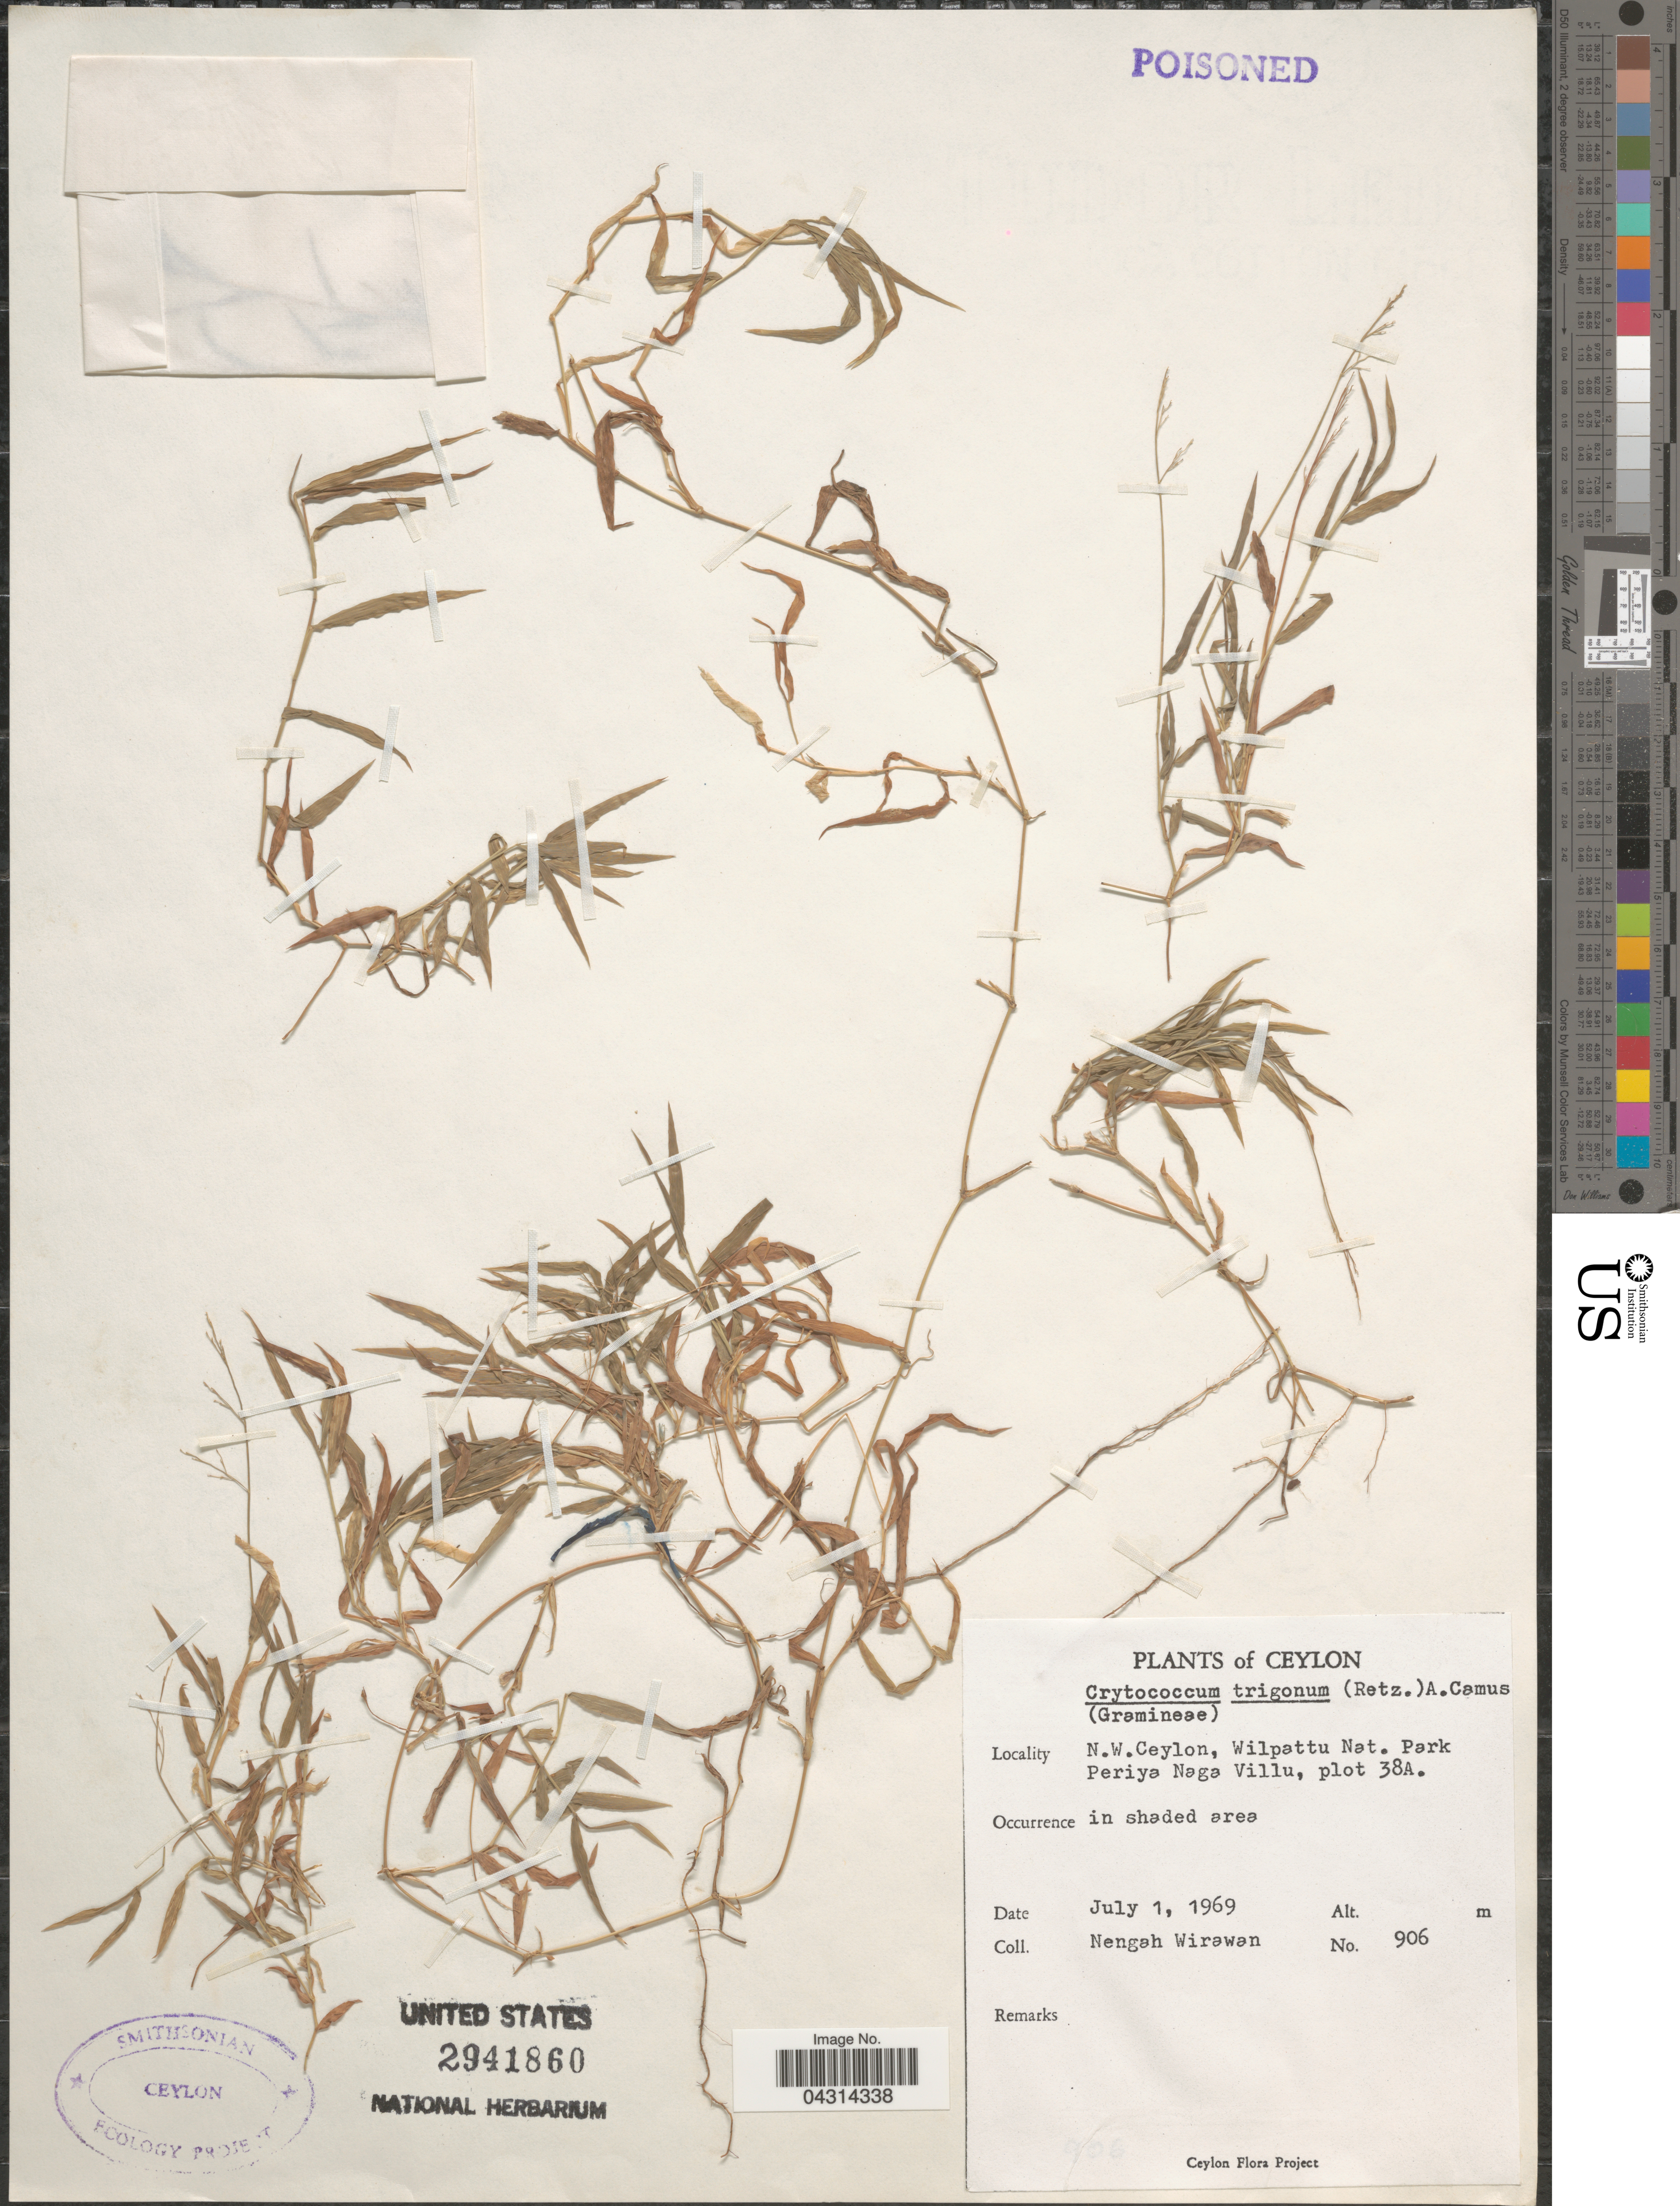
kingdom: Plantae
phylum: Tracheophyta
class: Liliopsida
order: Poales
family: Poaceae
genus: Cyrtococcum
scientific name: Cyrtococcum trigonum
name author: (Retz.) A. Camus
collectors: N. Wirawan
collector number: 906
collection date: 1969-07-01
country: Sri Lanka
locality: Ceylon. N.W. Ceylon, Wilpattu Nat. Park. Periya Naga Villu, plot 38A.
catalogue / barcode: US 2941860